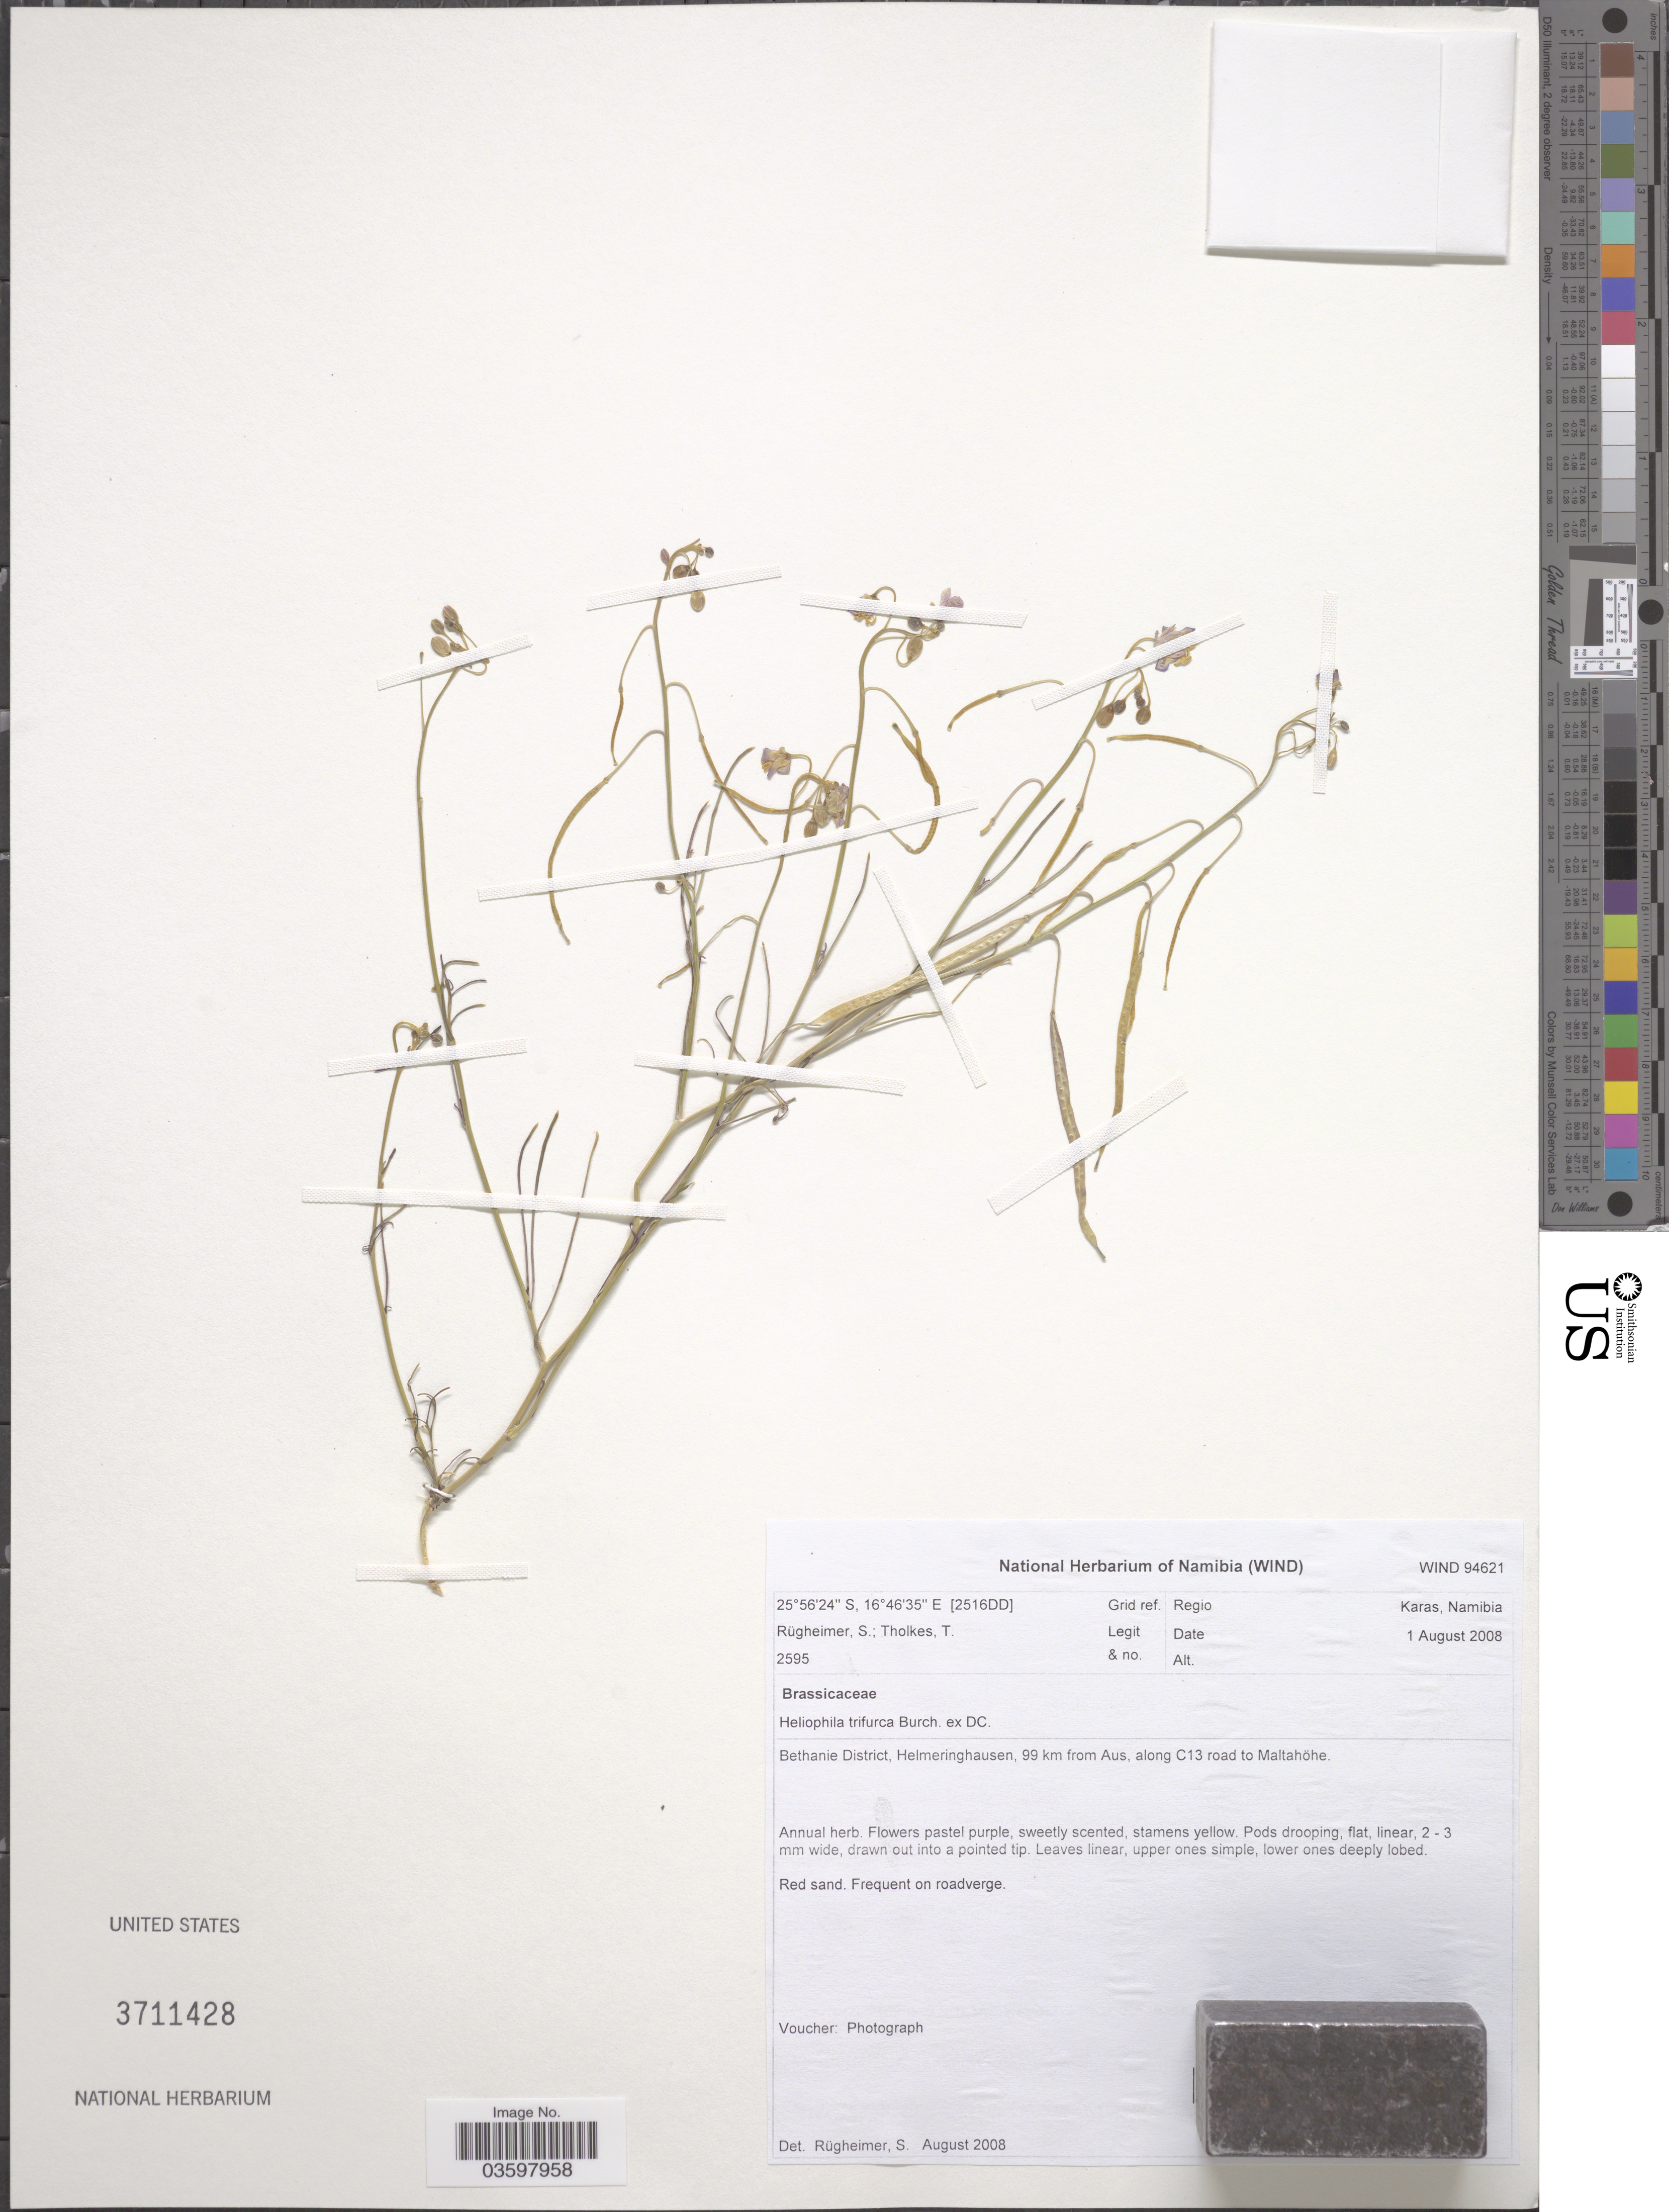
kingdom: Plantae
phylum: Tracheophyta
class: Magnoliopsida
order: Brassicales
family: Brassicaceae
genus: Heliophila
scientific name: Heliophila trifurca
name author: Burch. ex DC.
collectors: S. Rugheimer & T. Tholkes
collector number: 2595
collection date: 2008-08-01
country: Namibia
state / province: Karas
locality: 2516DD Grid ref. Bethanie District, Helmeringhausen, 99 km from Aus, along C13 road to Maltahöhe.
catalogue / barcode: US 3711428